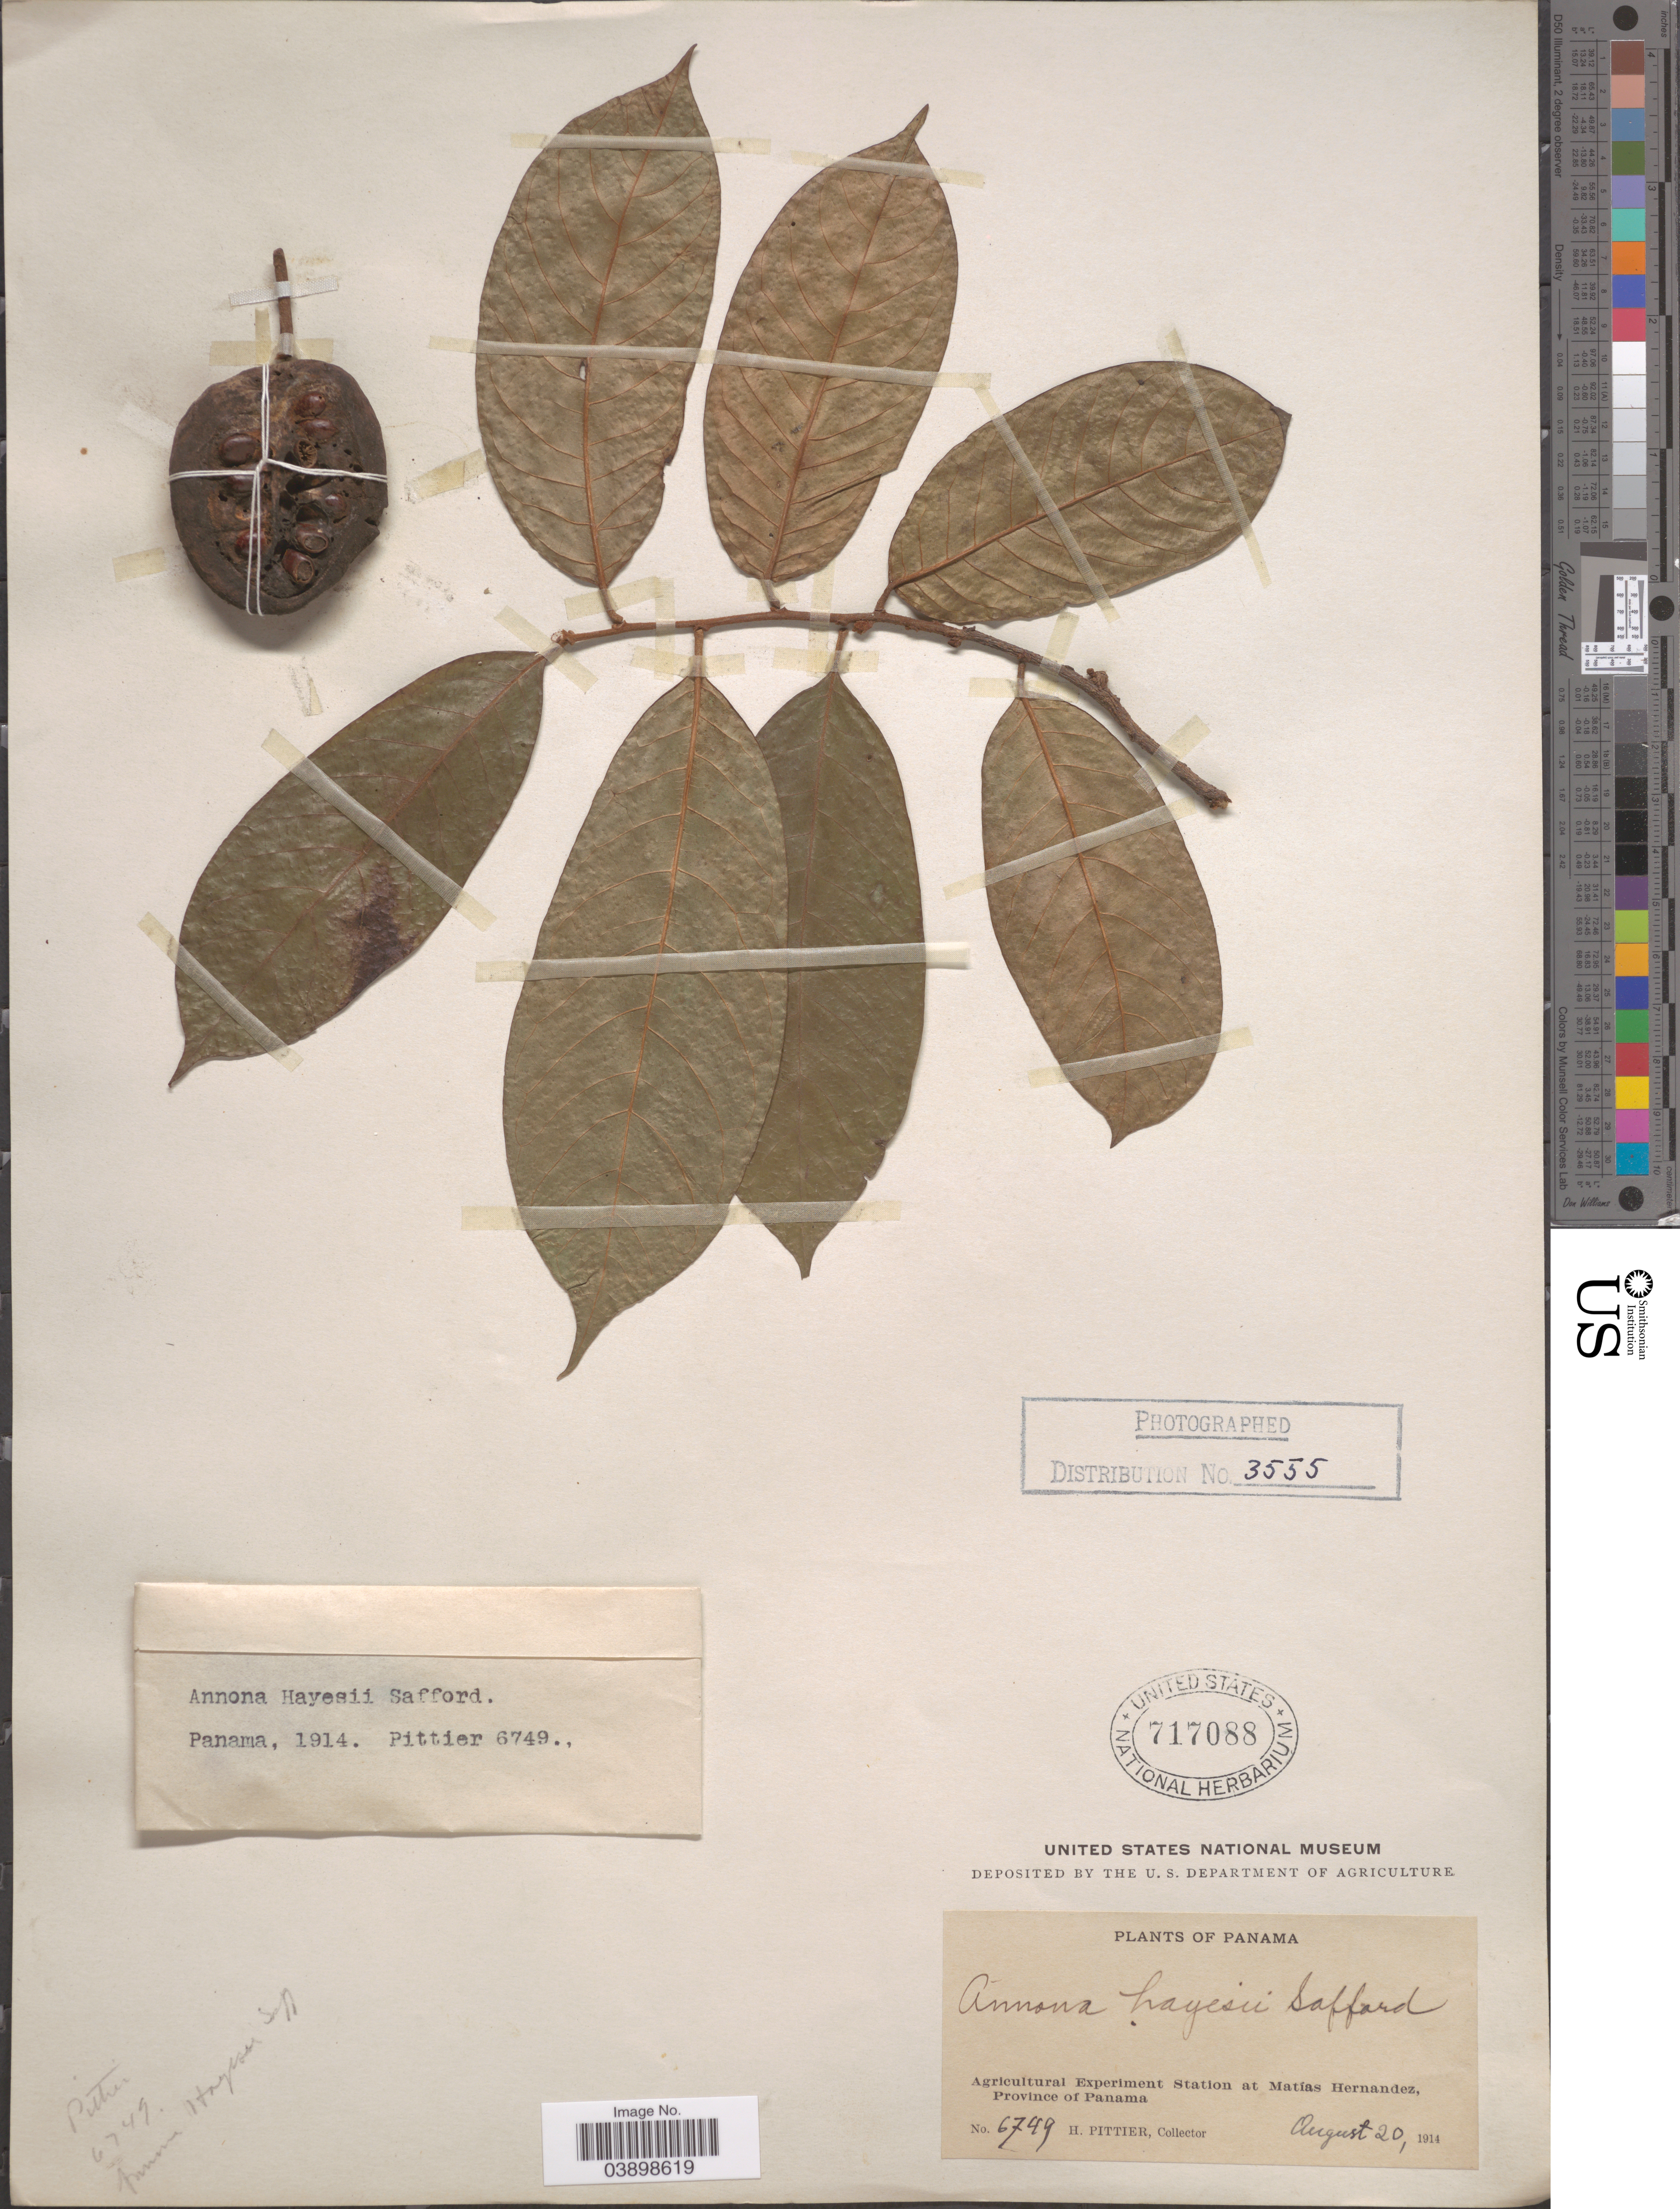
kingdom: Plantae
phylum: Tracheophyta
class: Magnoliopsida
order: Magnoliales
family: Annonaceae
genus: Annona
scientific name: Annona hayesii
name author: Saff. in Standl.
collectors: H. F. Pittier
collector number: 6749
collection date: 1914-08-20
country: Panama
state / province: Panamá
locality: Agricultural Experiment Station at Matías Hernandez, Province of Panama.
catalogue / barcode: US 717088